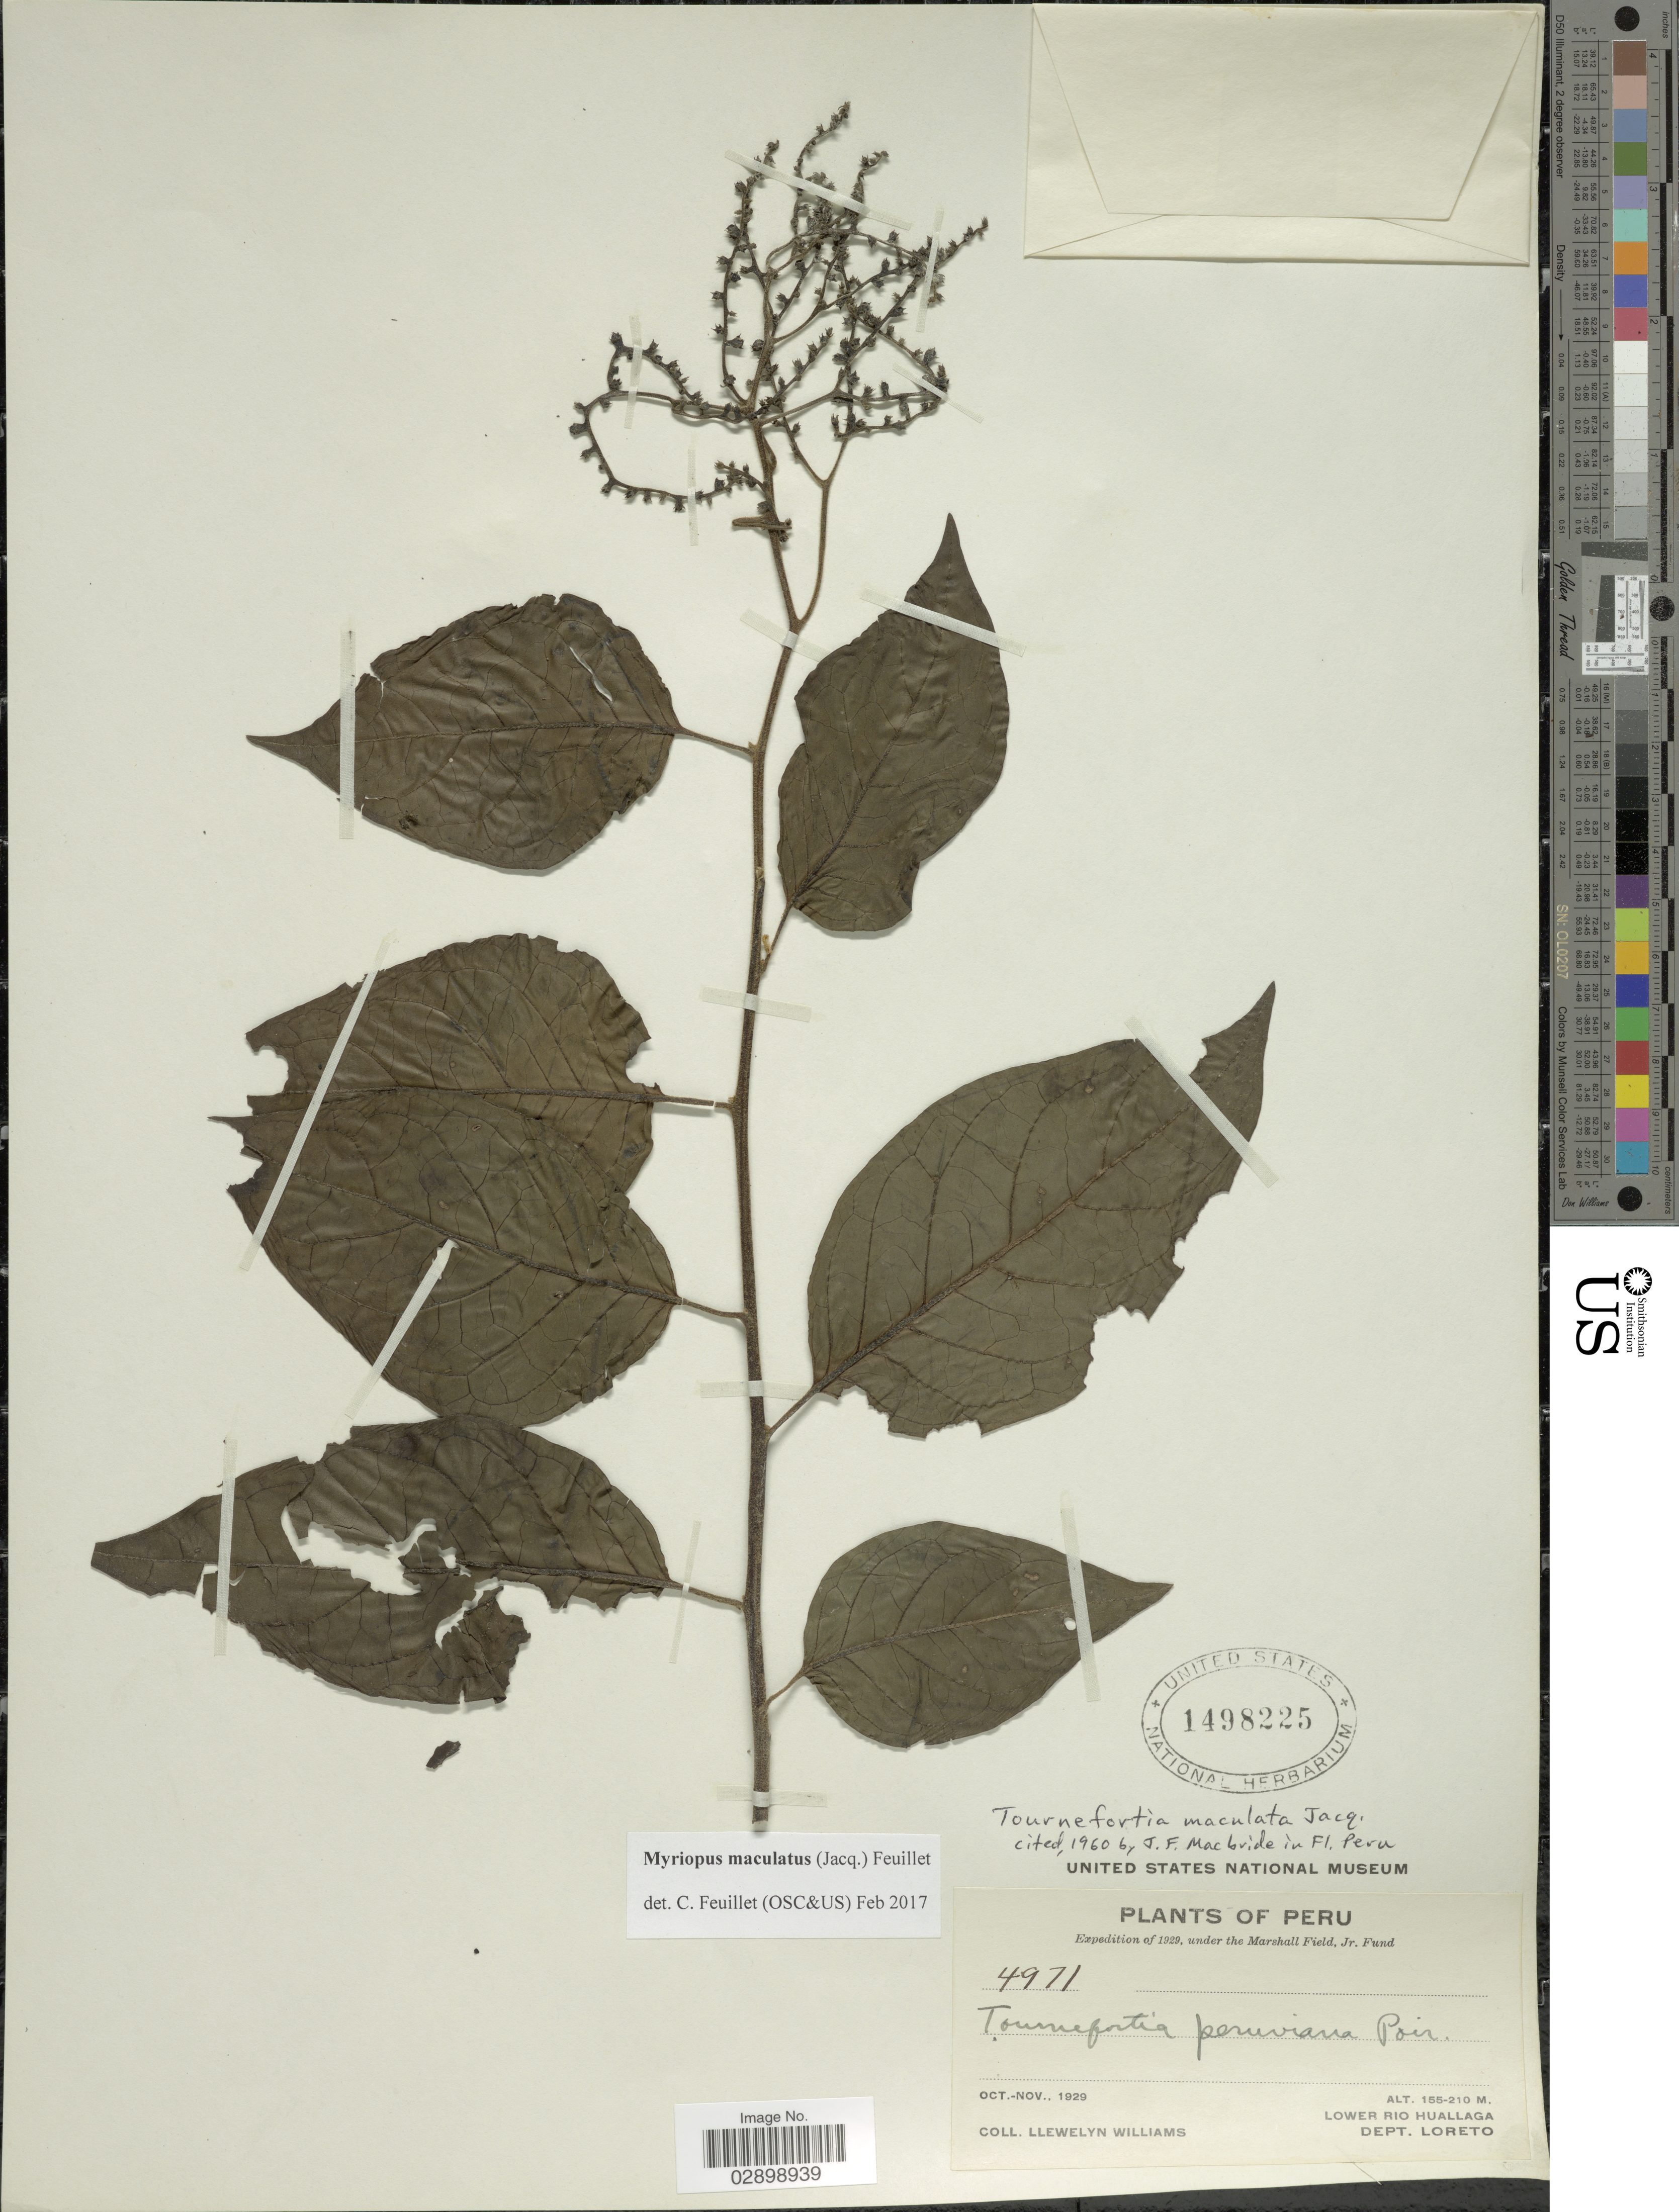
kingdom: Plantae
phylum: Tracheophyta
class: Magnoliopsida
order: Boraginales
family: Heliotropiaceae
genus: Myriopus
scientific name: Myriopus maculatus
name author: (Jacq.) Feuillet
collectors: Ll. Williams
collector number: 4971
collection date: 1929-10/1929-11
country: Peru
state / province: Loreto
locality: Lower Rio Huallaga. Dept. Loreto.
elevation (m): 155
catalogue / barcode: US 1498225